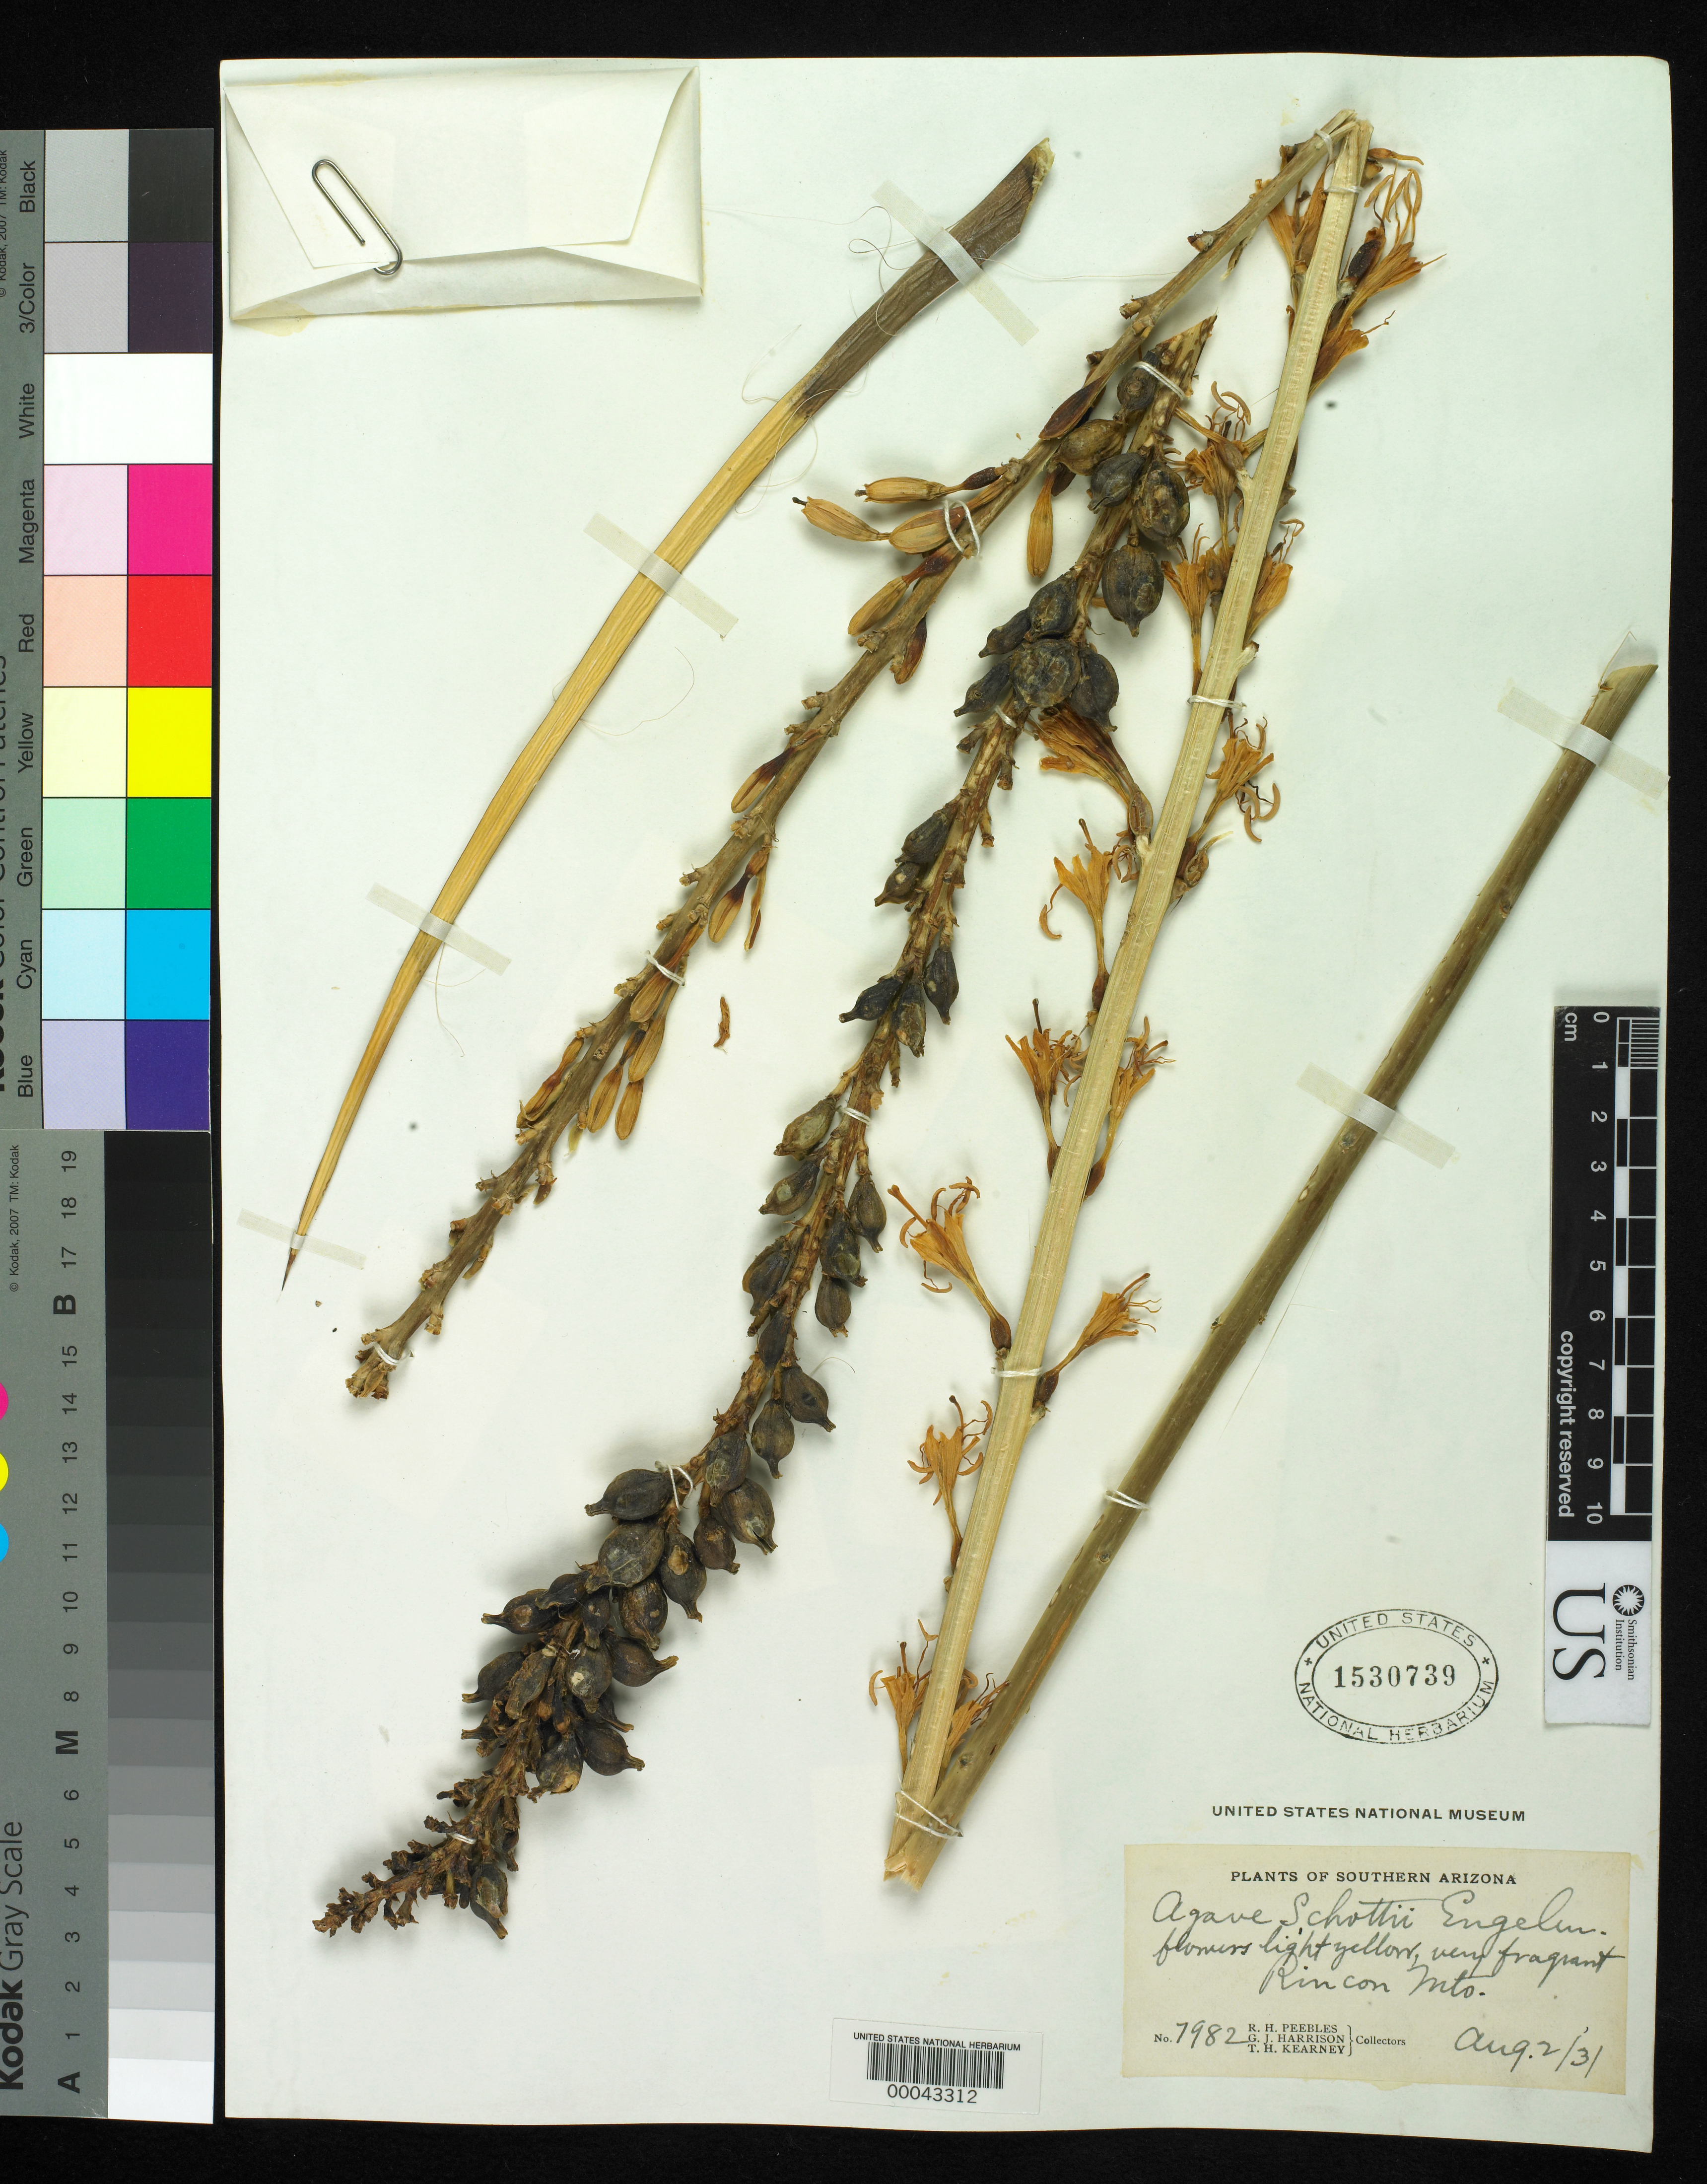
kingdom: Plantae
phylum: Tracheophyta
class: Liliopsida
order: Asparagales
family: Asparagaceae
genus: Agave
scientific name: Agave schottii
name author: Engelm.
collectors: R. H. Peebles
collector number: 7982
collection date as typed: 02 Aug 1931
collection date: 1931-08-02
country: United States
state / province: Arizona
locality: Rincon mts.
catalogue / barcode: US 1530739